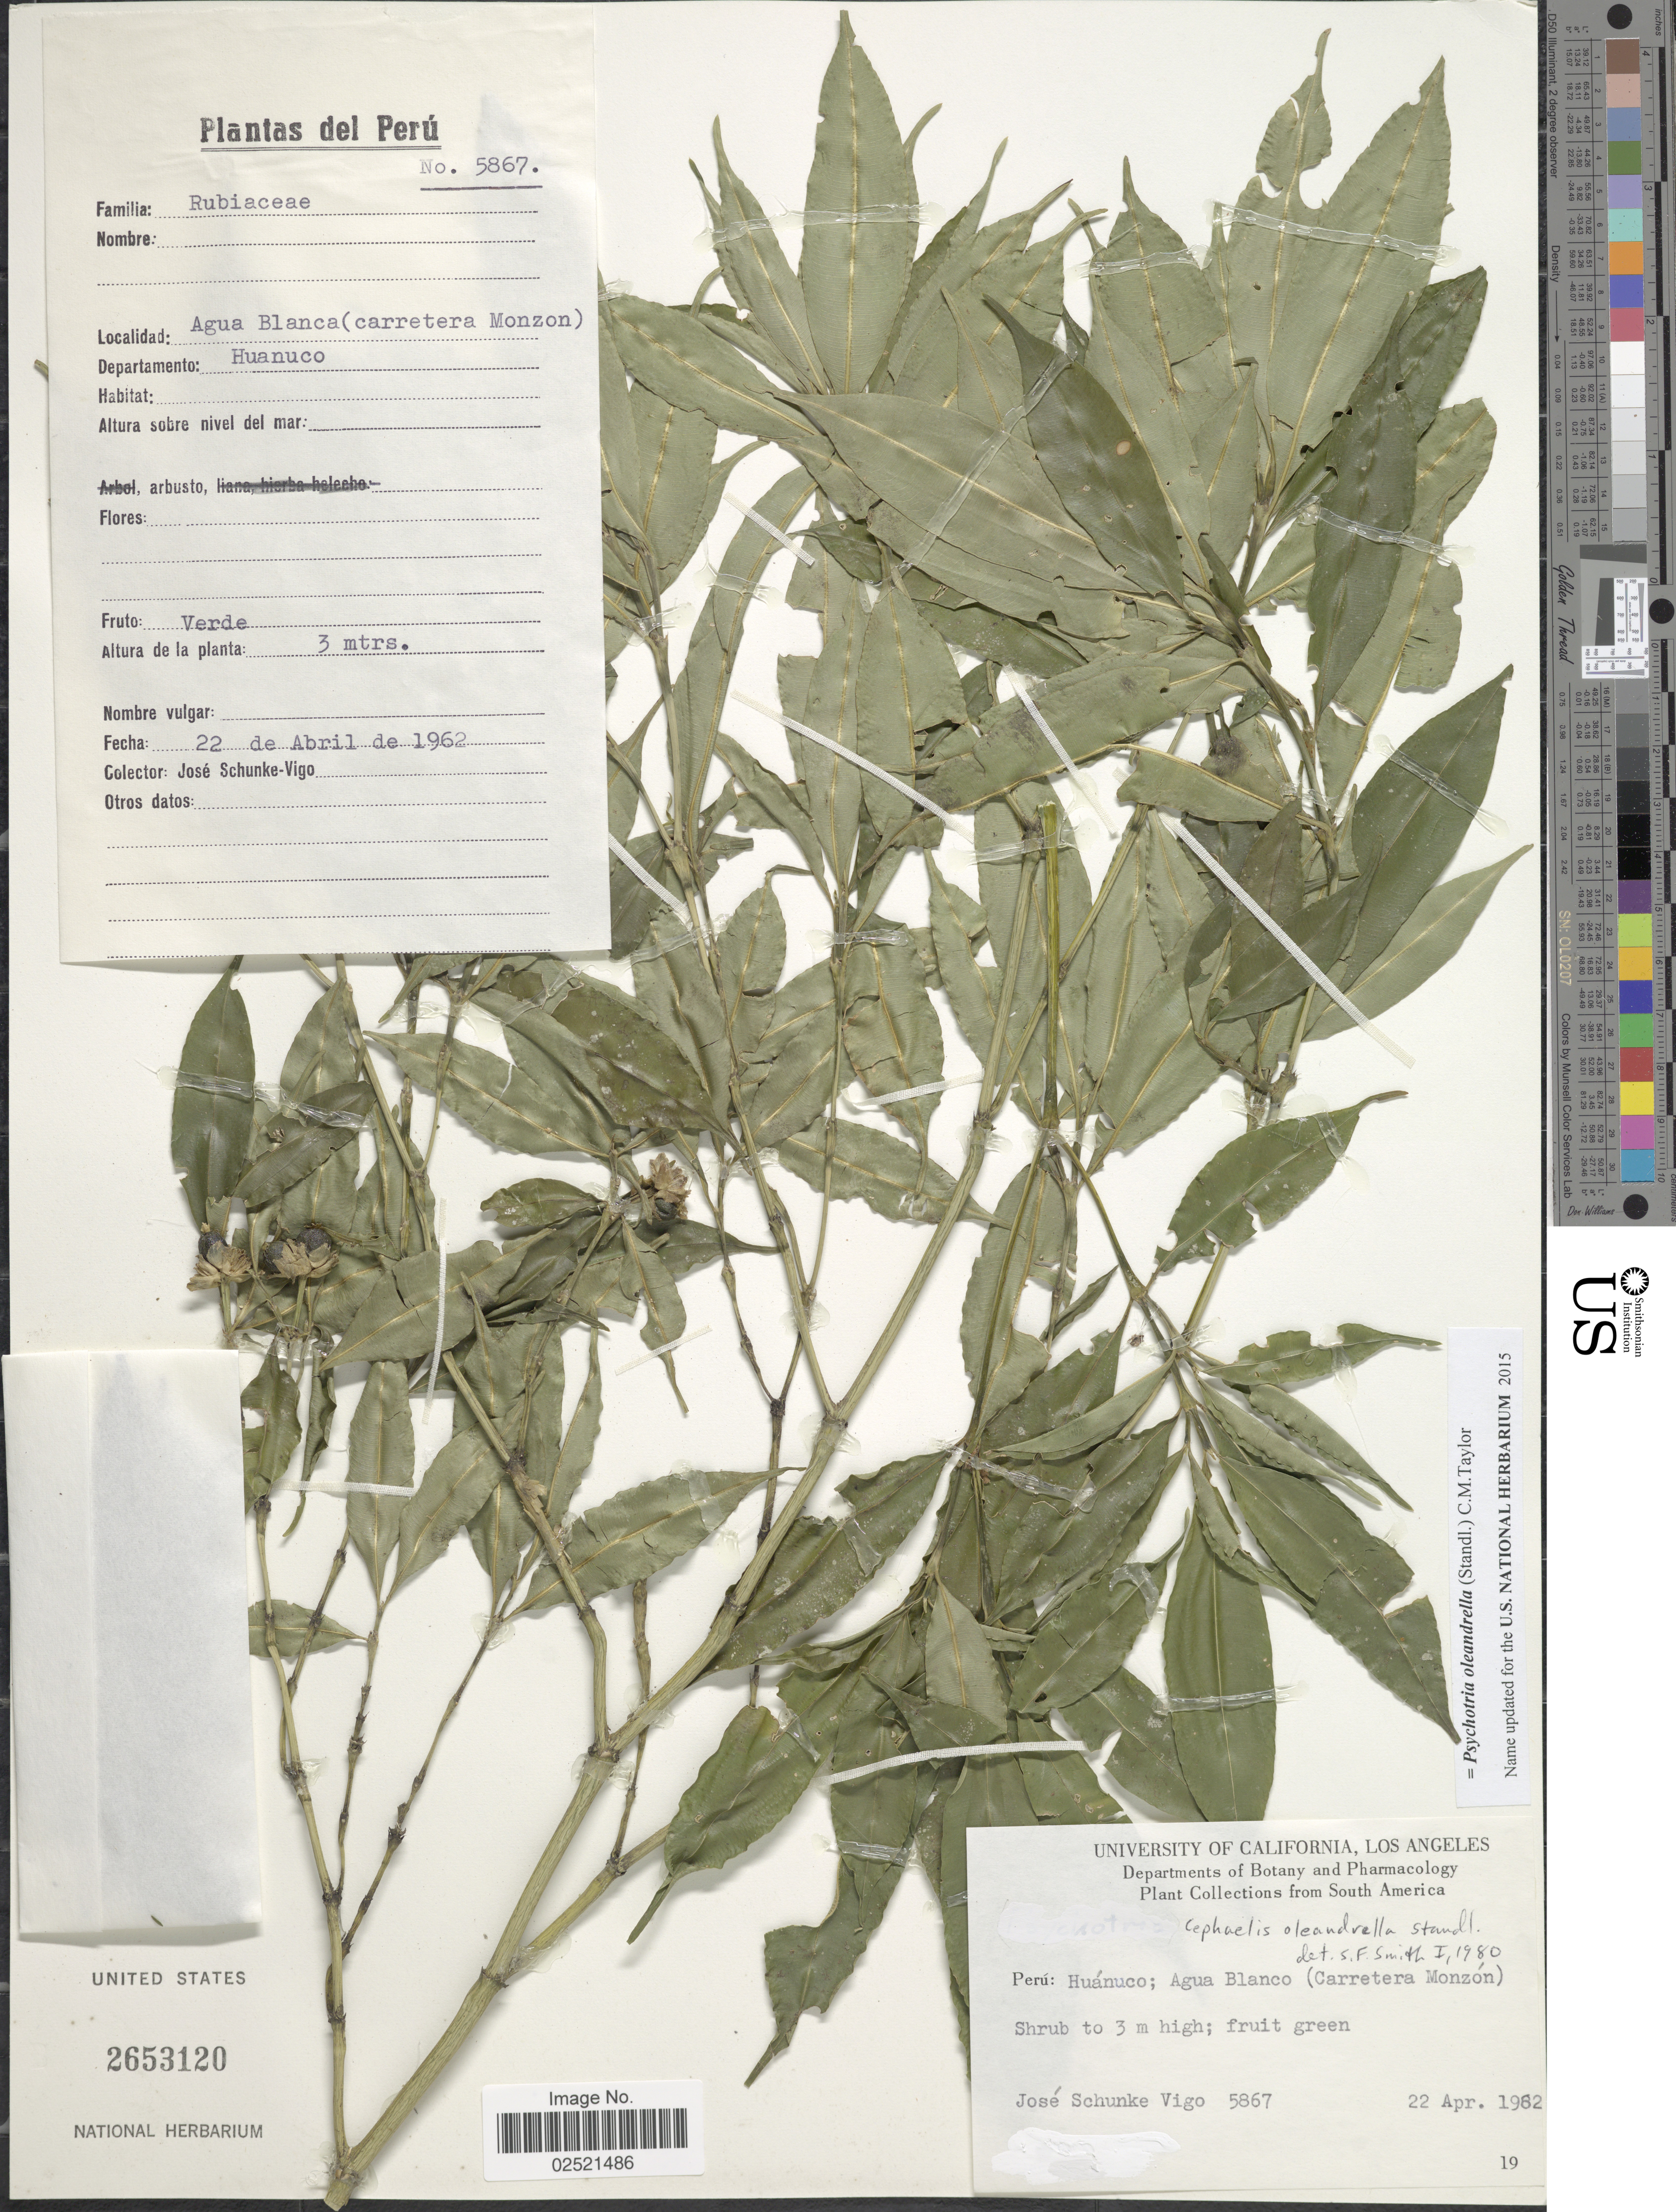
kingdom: Plantae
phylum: Tracheophyta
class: Magnoliopsida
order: Gentianales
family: Rubiaceae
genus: Psychotria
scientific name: Psychotria oleandrella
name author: (Standl.) C.M. Taylor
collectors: J. Schunke Vigo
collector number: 5867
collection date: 1982-04-22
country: Peru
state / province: Huánuco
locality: Agua Blanco (Carretera Monzon).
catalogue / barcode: US 2653120